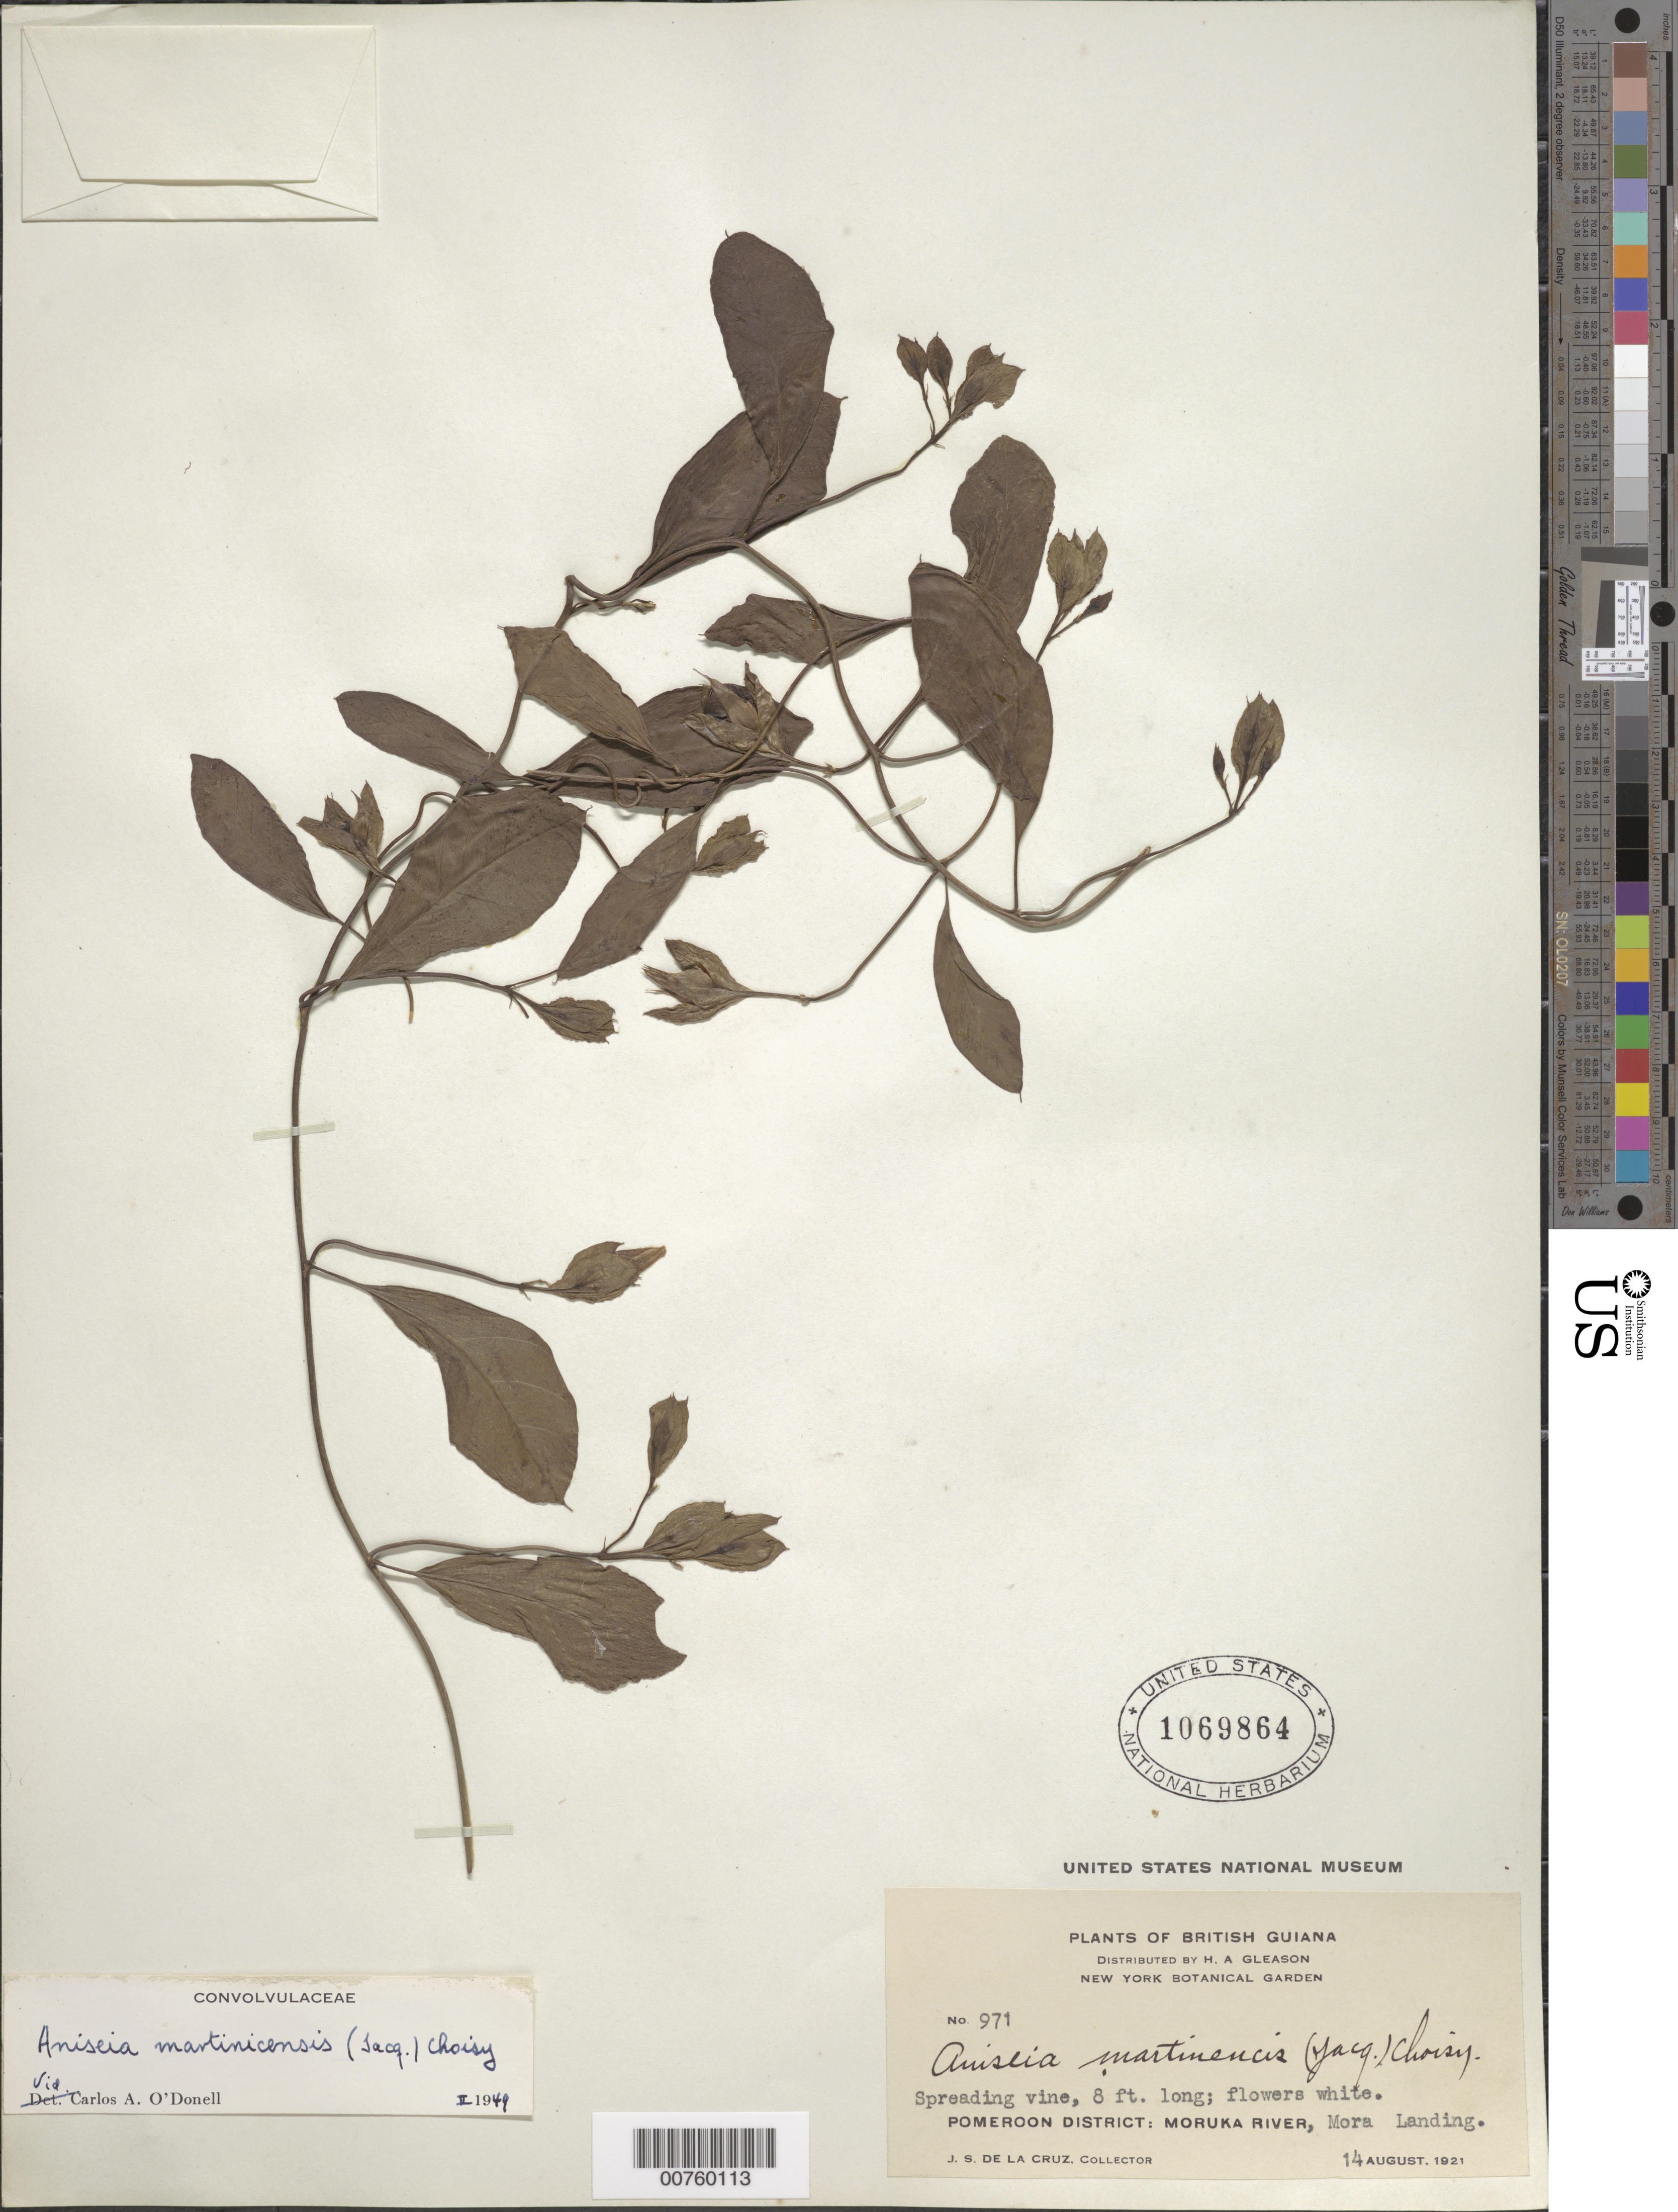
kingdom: Plantae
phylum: Tracheophyta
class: Magnoliopsida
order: Solanales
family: Convolvulaceae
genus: Aniseia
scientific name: Aniseia martinicensis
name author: (Jacq.) Choisy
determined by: O'Donell, C. A.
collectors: J. S. de la Cruz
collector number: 971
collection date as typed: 14-Aug-21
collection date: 1921-08-14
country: Guyana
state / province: Barima-Waini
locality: Mora Landing, Moruka R., Pomeroon Dist.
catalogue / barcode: US 1069864